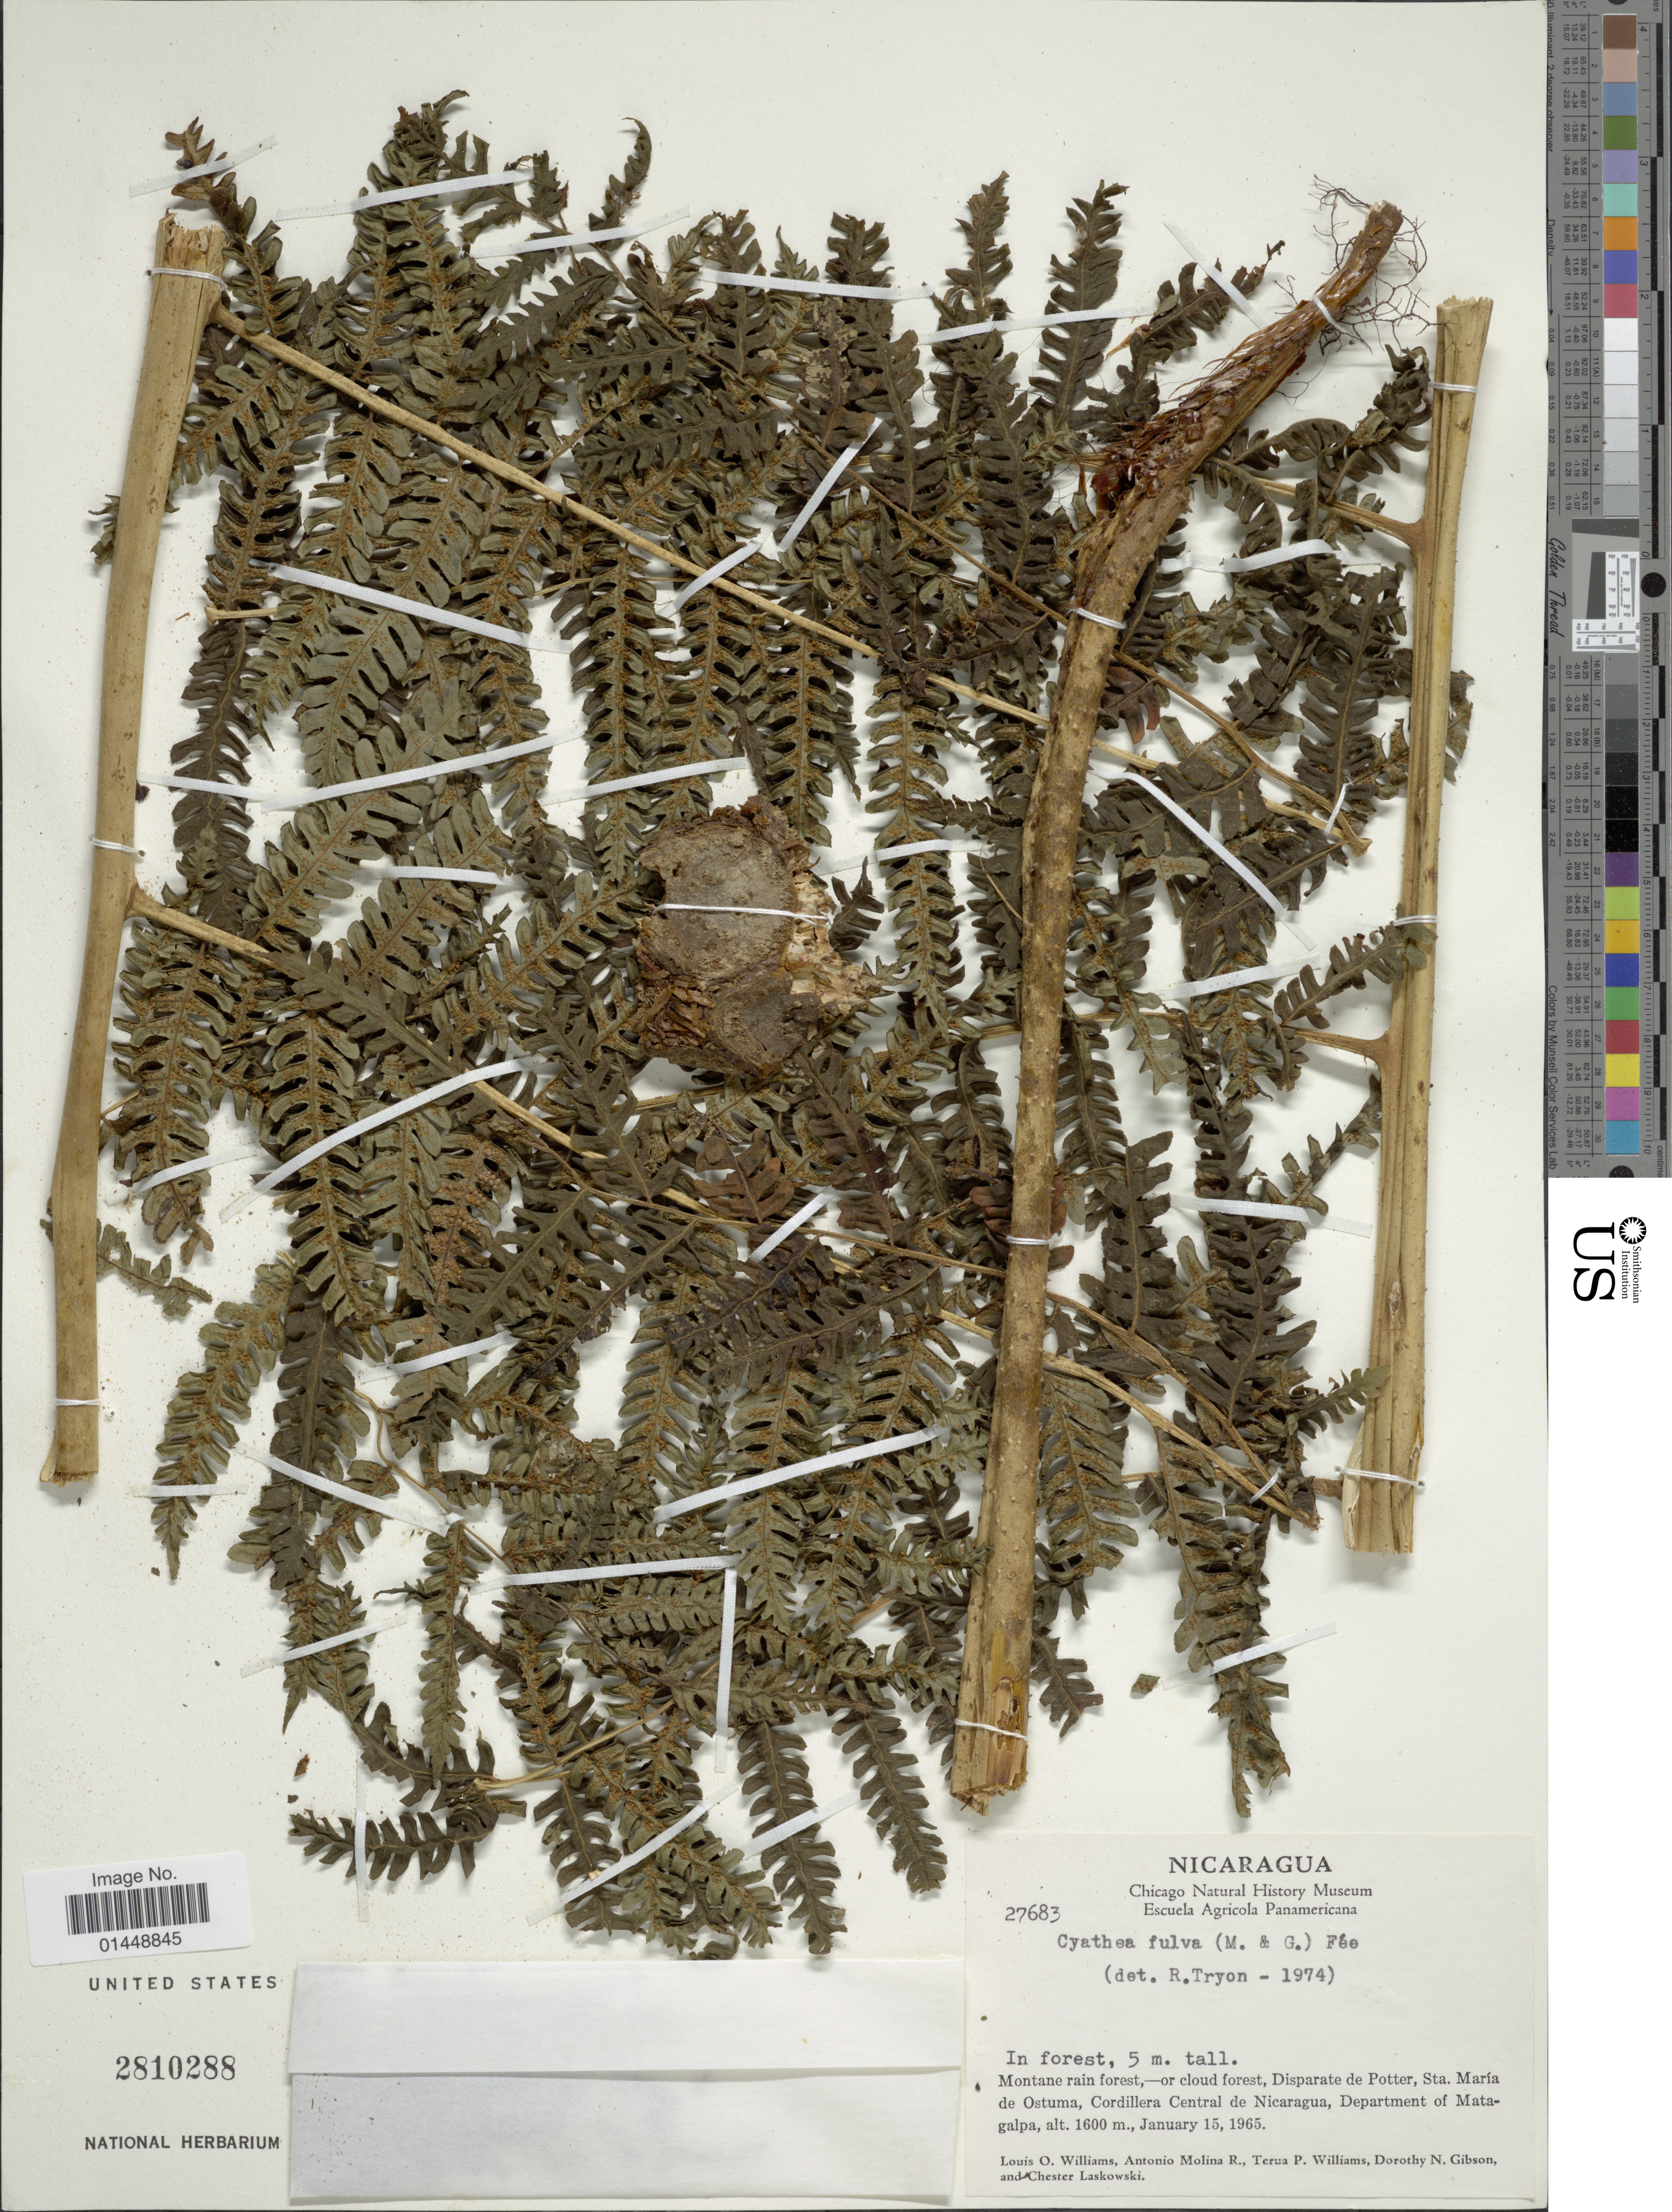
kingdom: Plantae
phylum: Tracheophyta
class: Polypodiopsida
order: Cyatheales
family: Cyatheaceae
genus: Cyathea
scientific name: Cyathea fulva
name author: (M. Martens & Galeotti) Fée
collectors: L. O. Williams, A. Molina R., T. P. Williams, D. N. Gibson & C. Laskowski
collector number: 27683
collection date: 1965-01-15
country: Nicaragua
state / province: Matagalpa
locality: Montane rain forest, - or cloud forest, Disparate de Potter, Sta. María de Ostuma, Cordillera Central de Nicaragua, Department of Matagalpa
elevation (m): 1600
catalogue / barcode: US 2810288